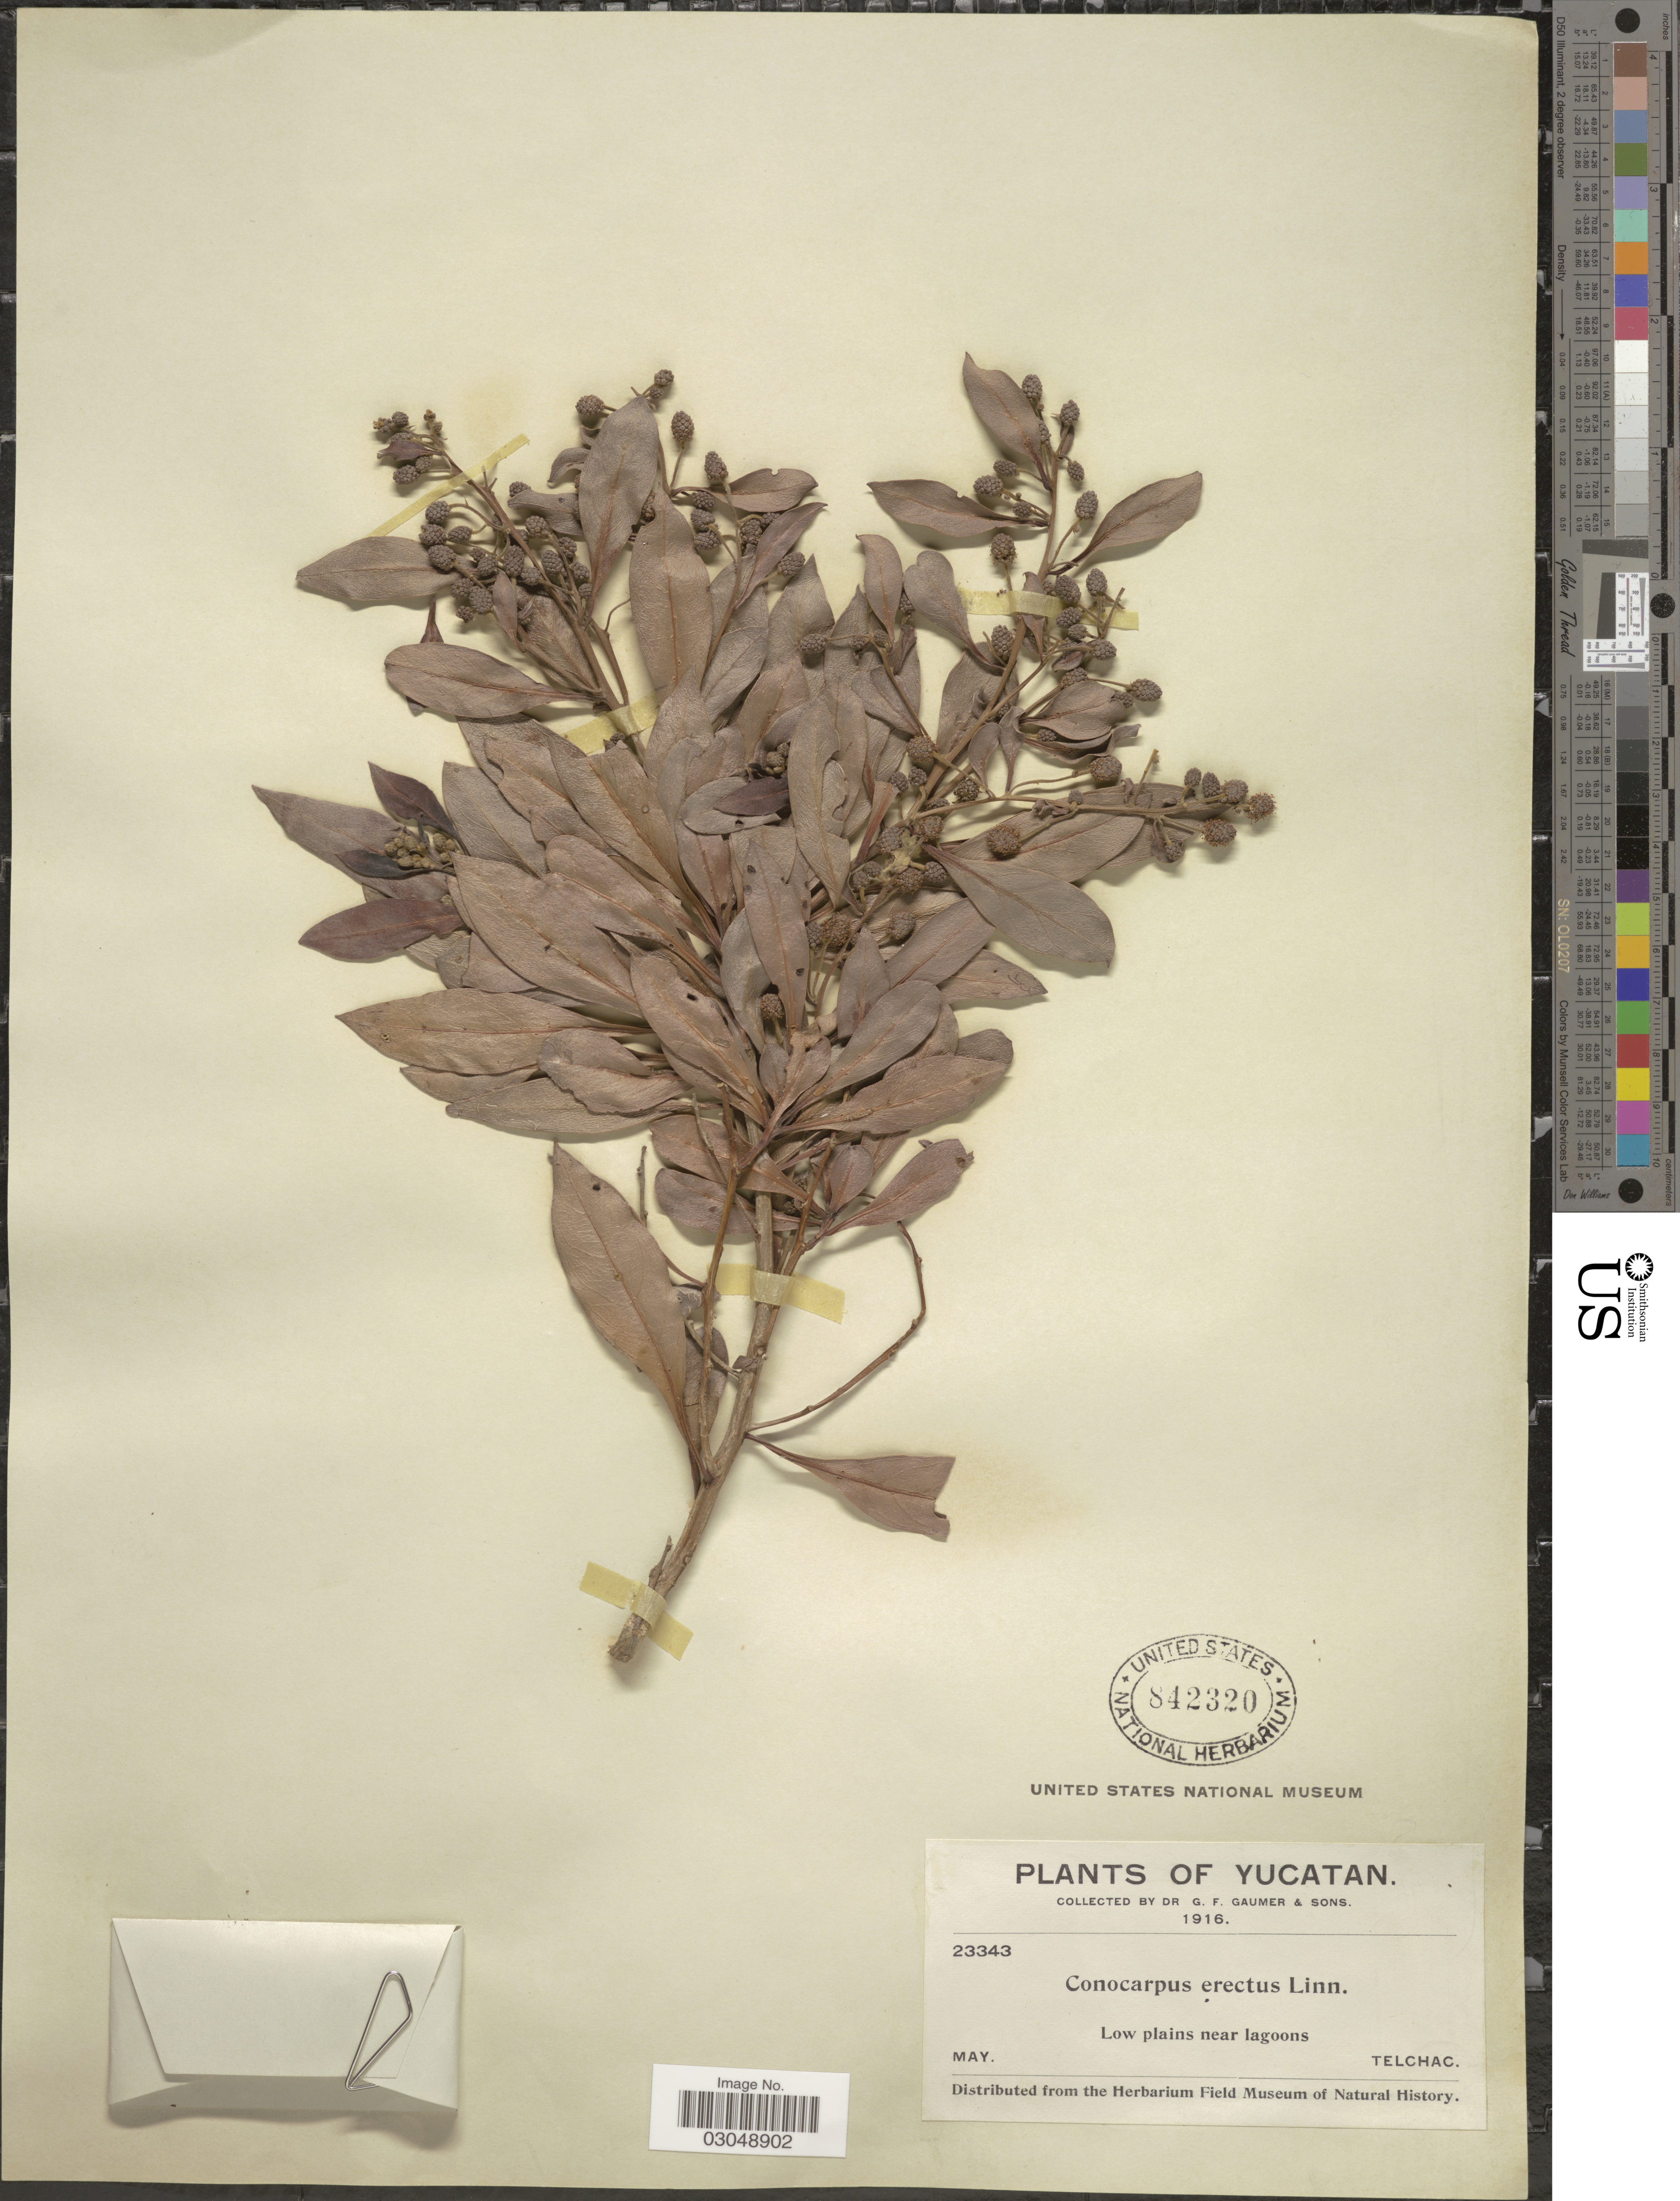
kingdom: Plantae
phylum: Tracheophyta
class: Magnoliopsida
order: Myrtales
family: Combretaceae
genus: Conocarpus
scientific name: Conocarpus erectus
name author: L.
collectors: G. F. Gaumer & Sons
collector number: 23343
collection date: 1916-05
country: Mexico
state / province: Yucatán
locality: Low plains near lagoons, Telchac.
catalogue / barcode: US 842320